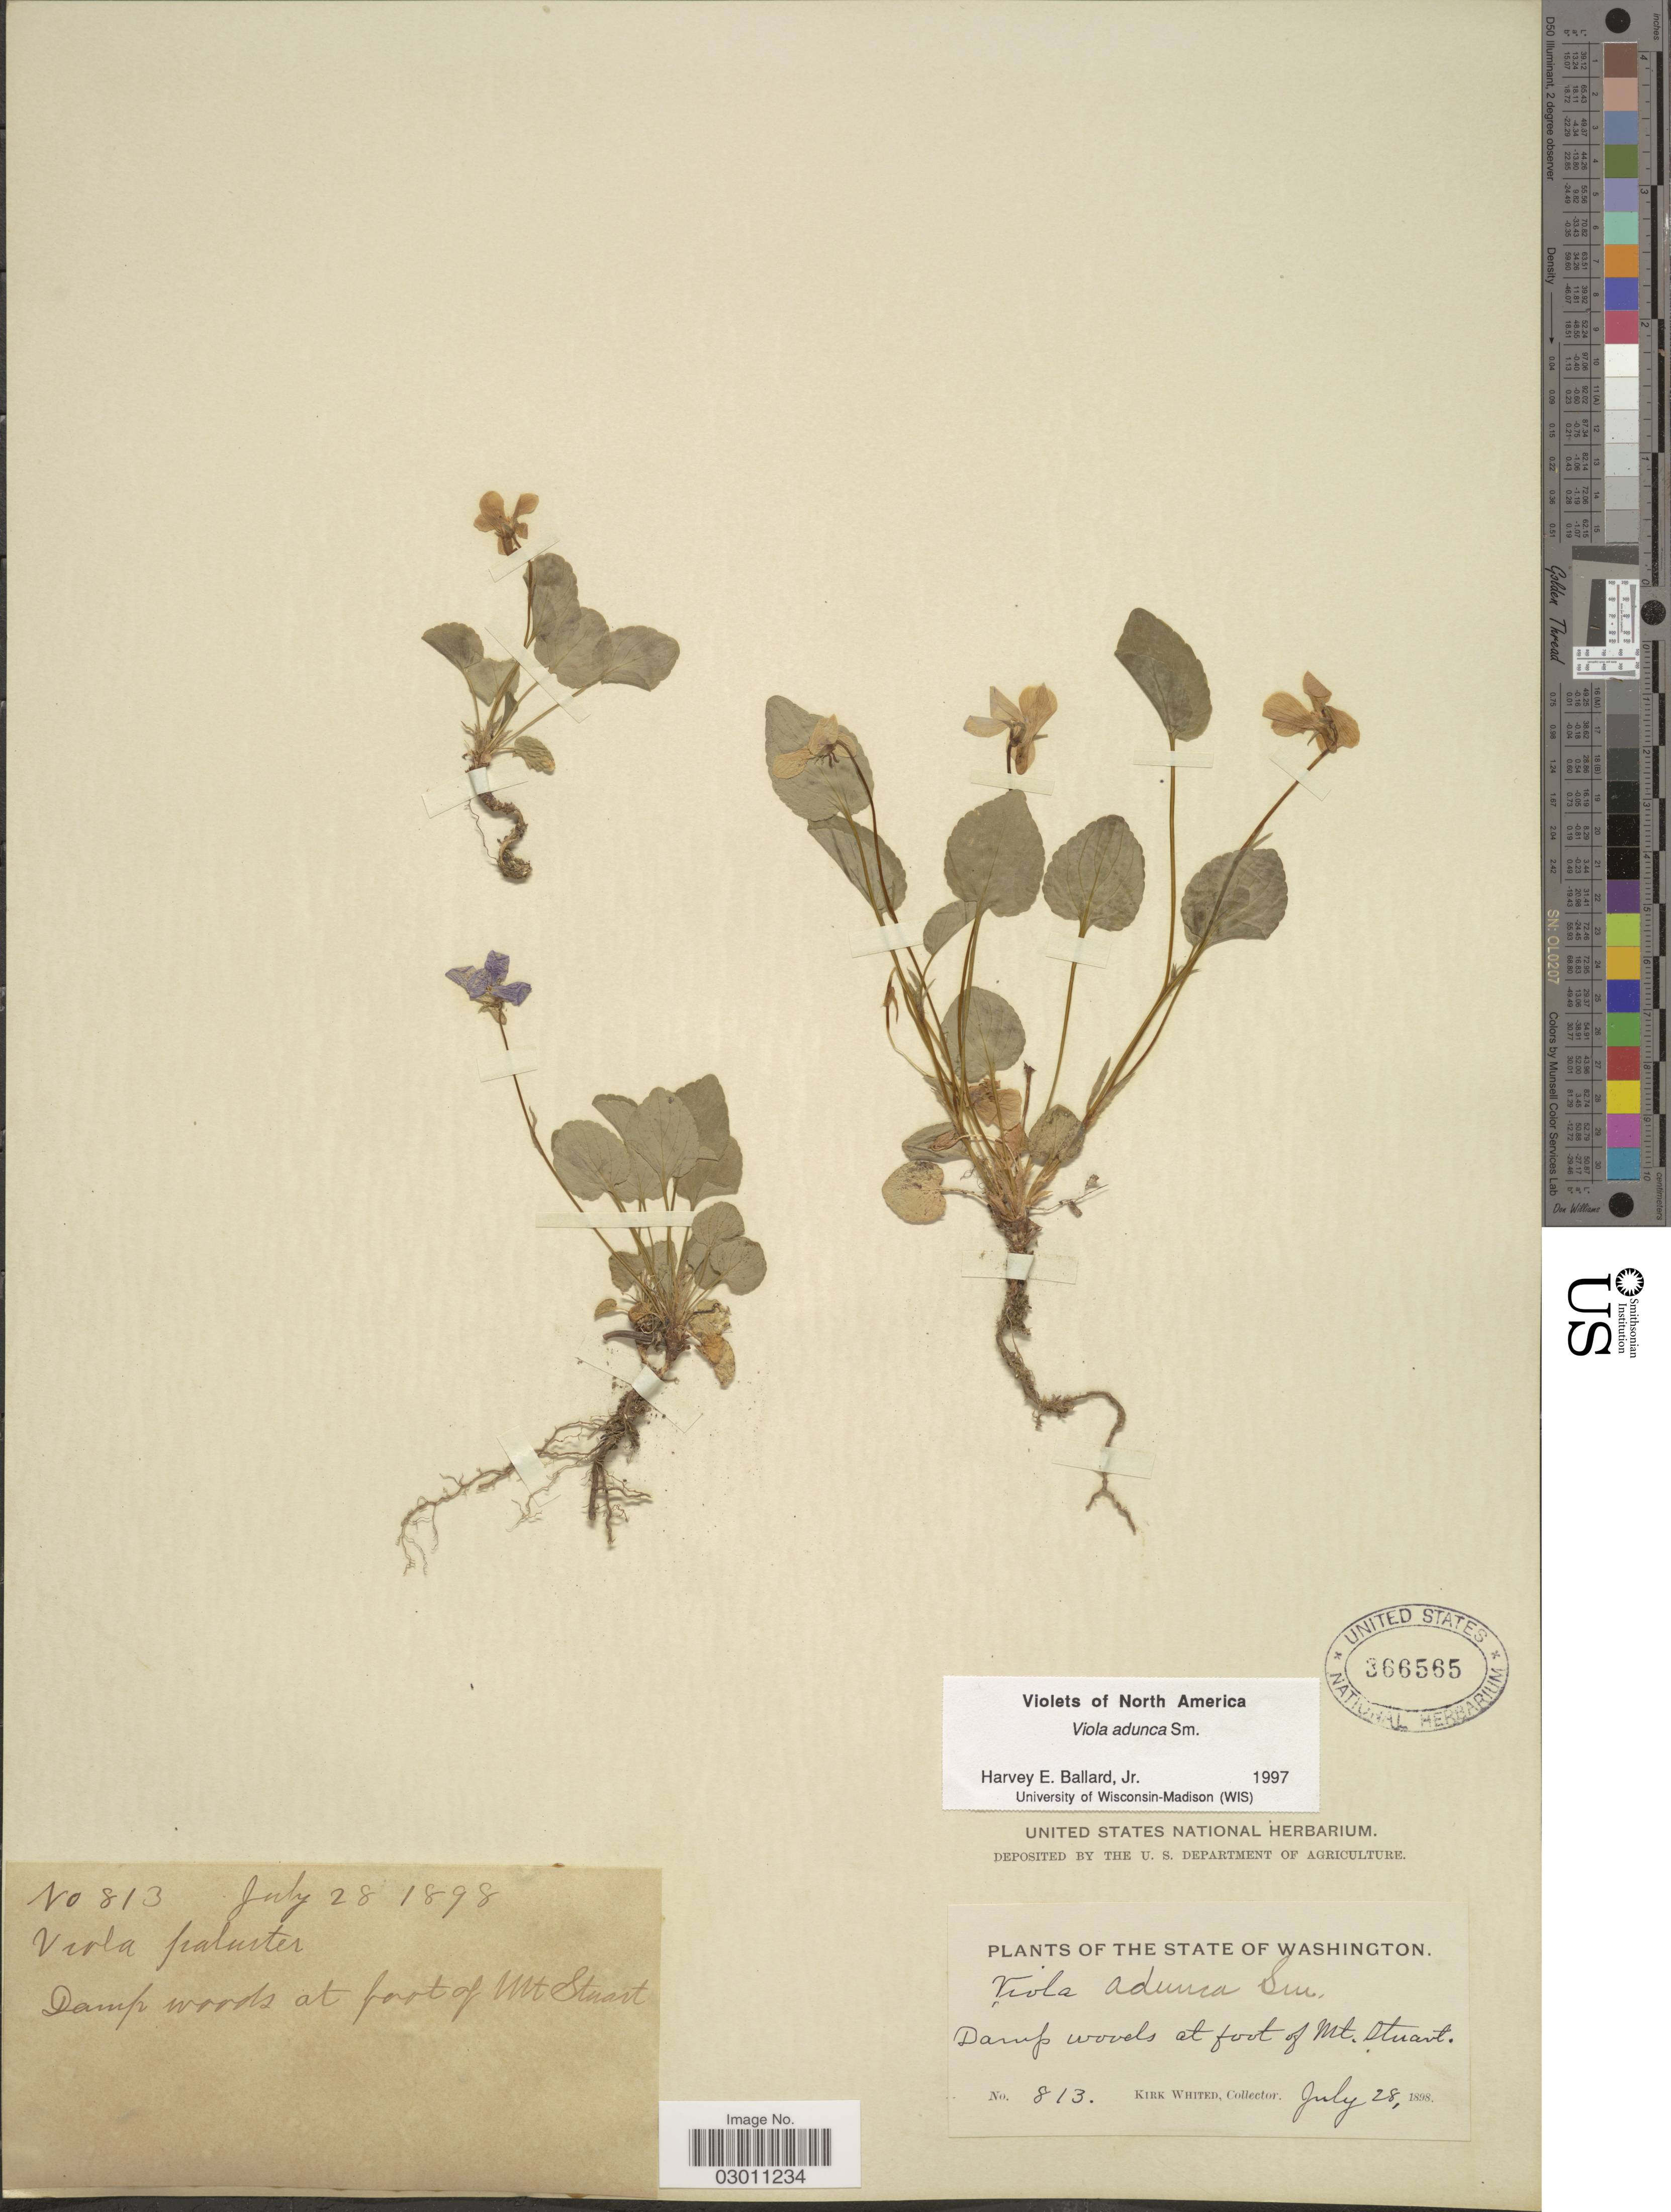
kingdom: Plantae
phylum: Tracheophyta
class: Magnoliopsida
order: Malpighiales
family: Violaceae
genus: Viola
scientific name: Viola adunca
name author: Sm.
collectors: K. Whited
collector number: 813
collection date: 1898-07-28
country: United States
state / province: Washington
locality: Damp woods at foot of Mt. Stuart.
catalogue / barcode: US 366565